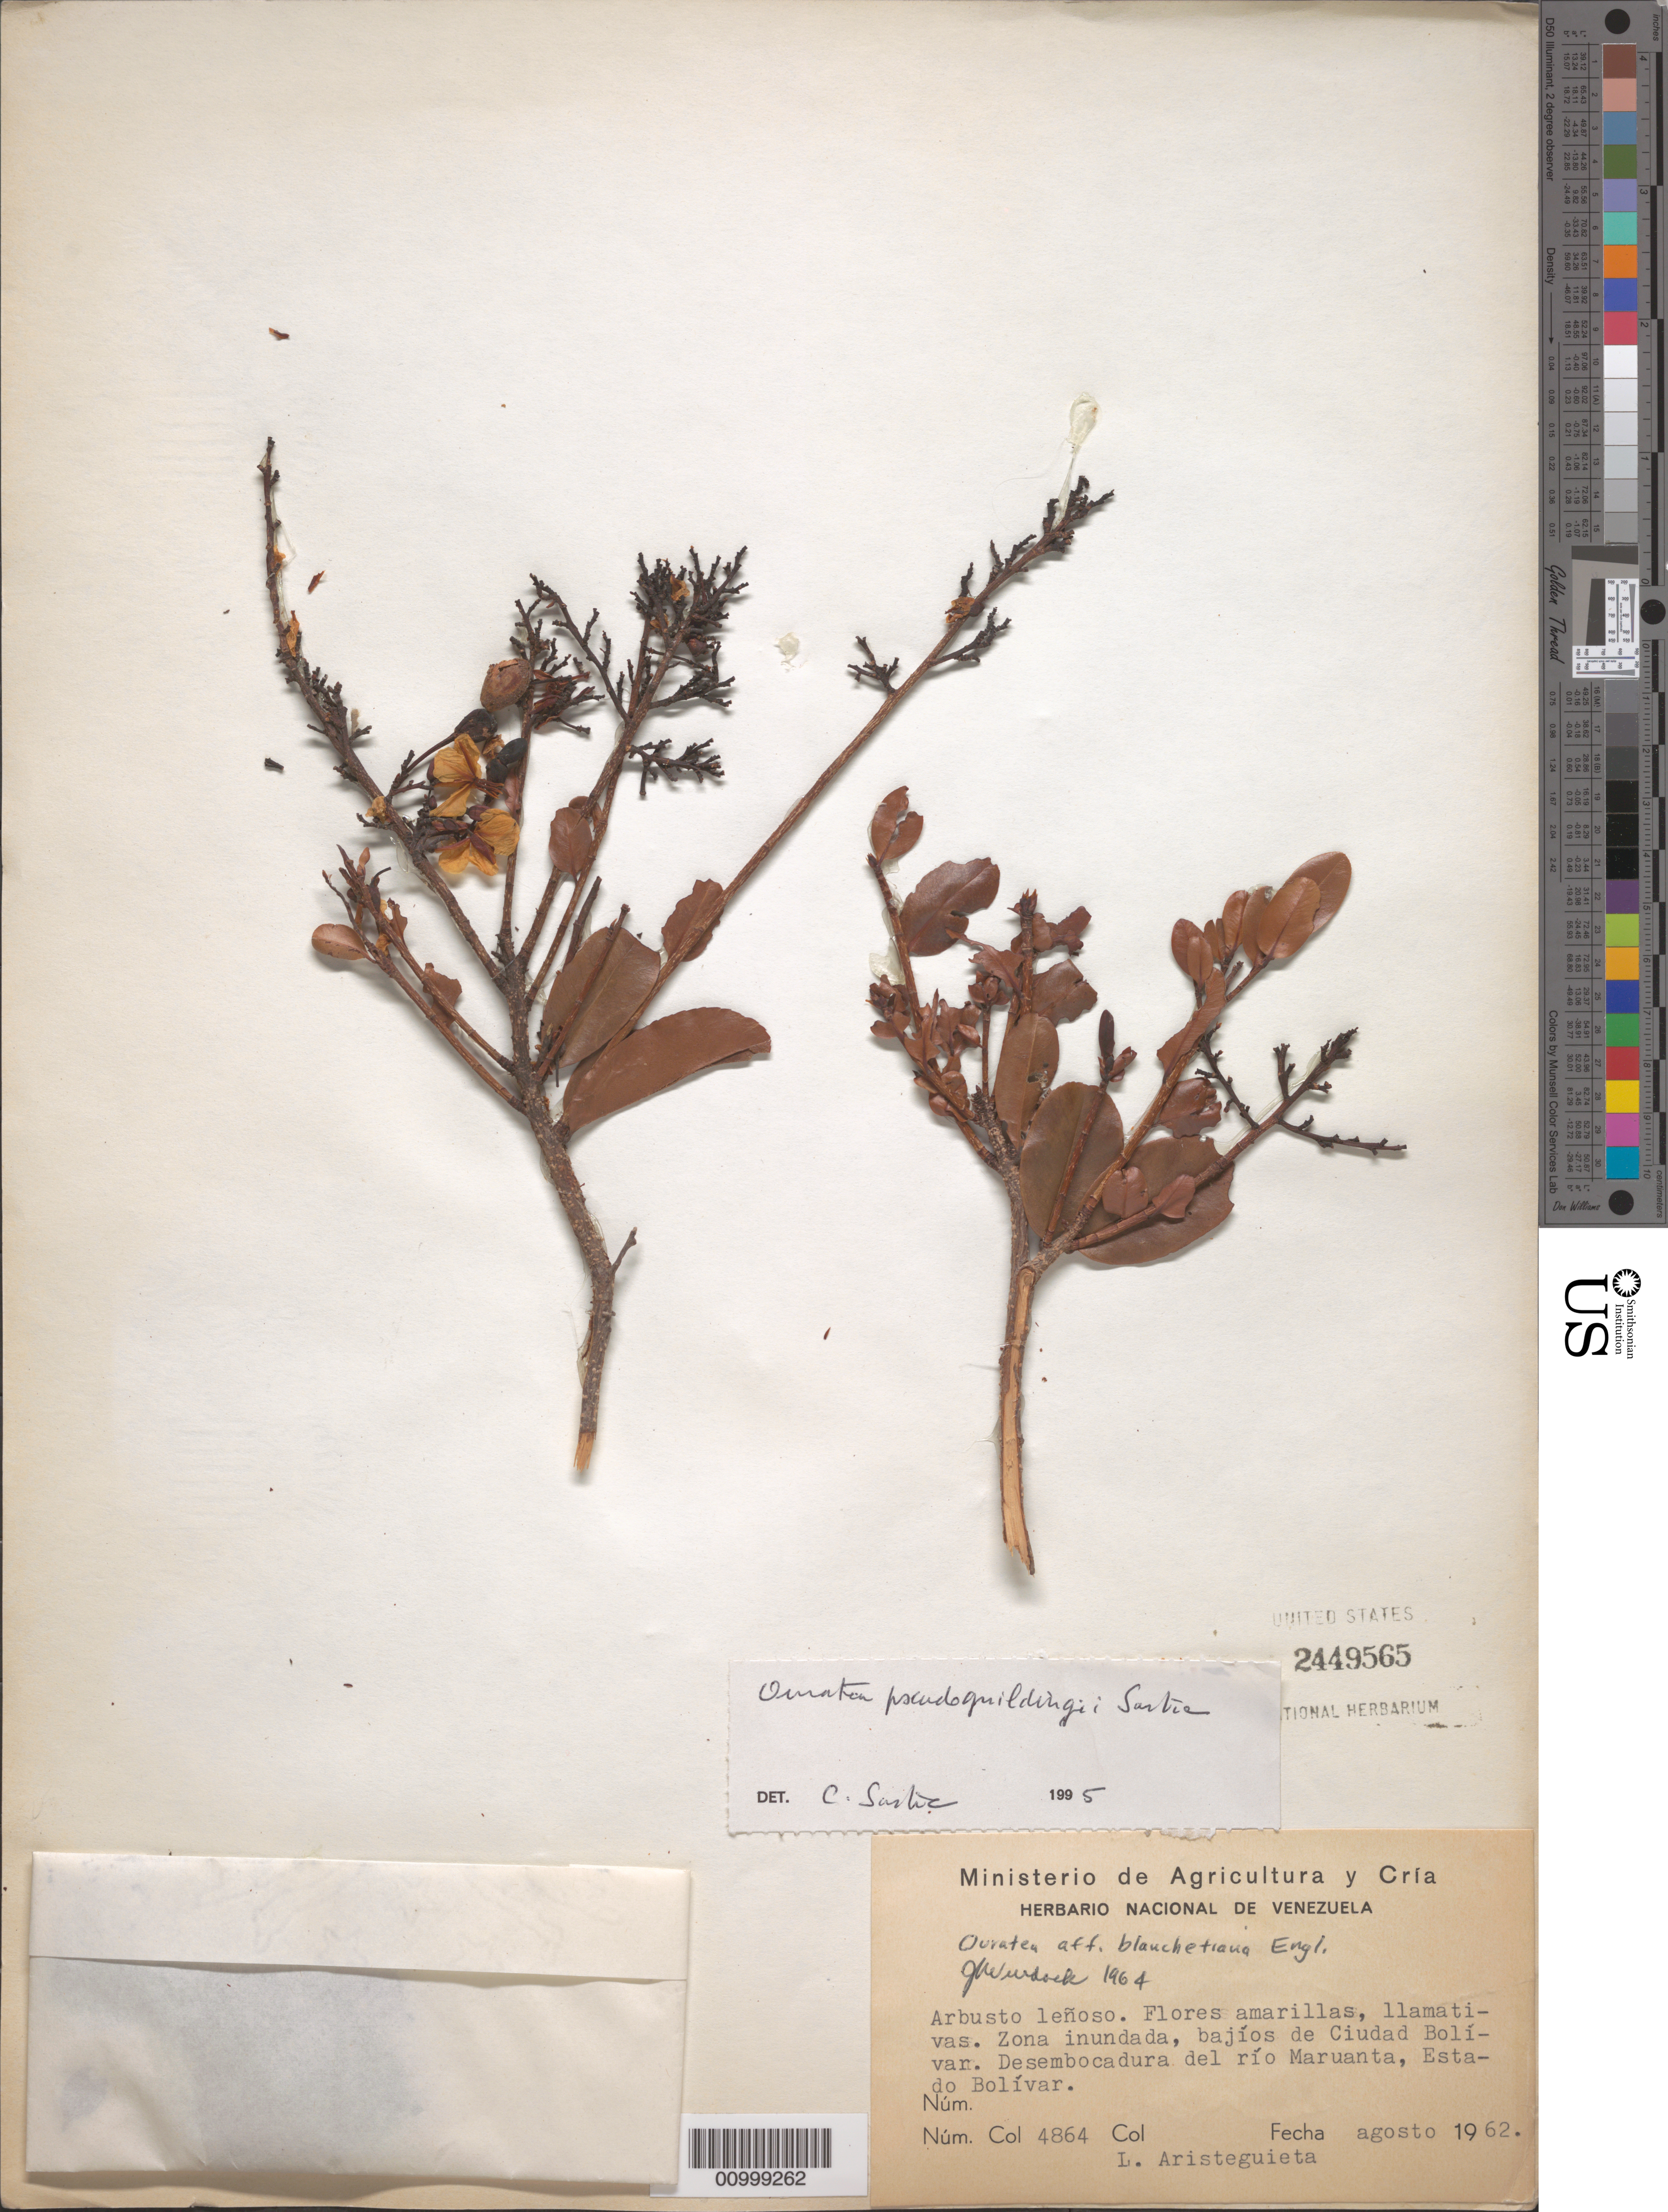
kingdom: Plantae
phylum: Tracheophyta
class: Magnoliopsida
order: Malpighiales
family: Ochnaceae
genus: Ouratea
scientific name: Ouratea pseudoguildingii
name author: Sastre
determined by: Sastre, C. H. L.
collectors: L. Aristeguieta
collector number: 4864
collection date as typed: Aug-62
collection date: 1962-08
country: Venezuela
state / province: Bolívar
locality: Bajios de Ciudad Bolívar, desembocadura del Río Maruanta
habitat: Inundated zone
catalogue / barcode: US 2449565